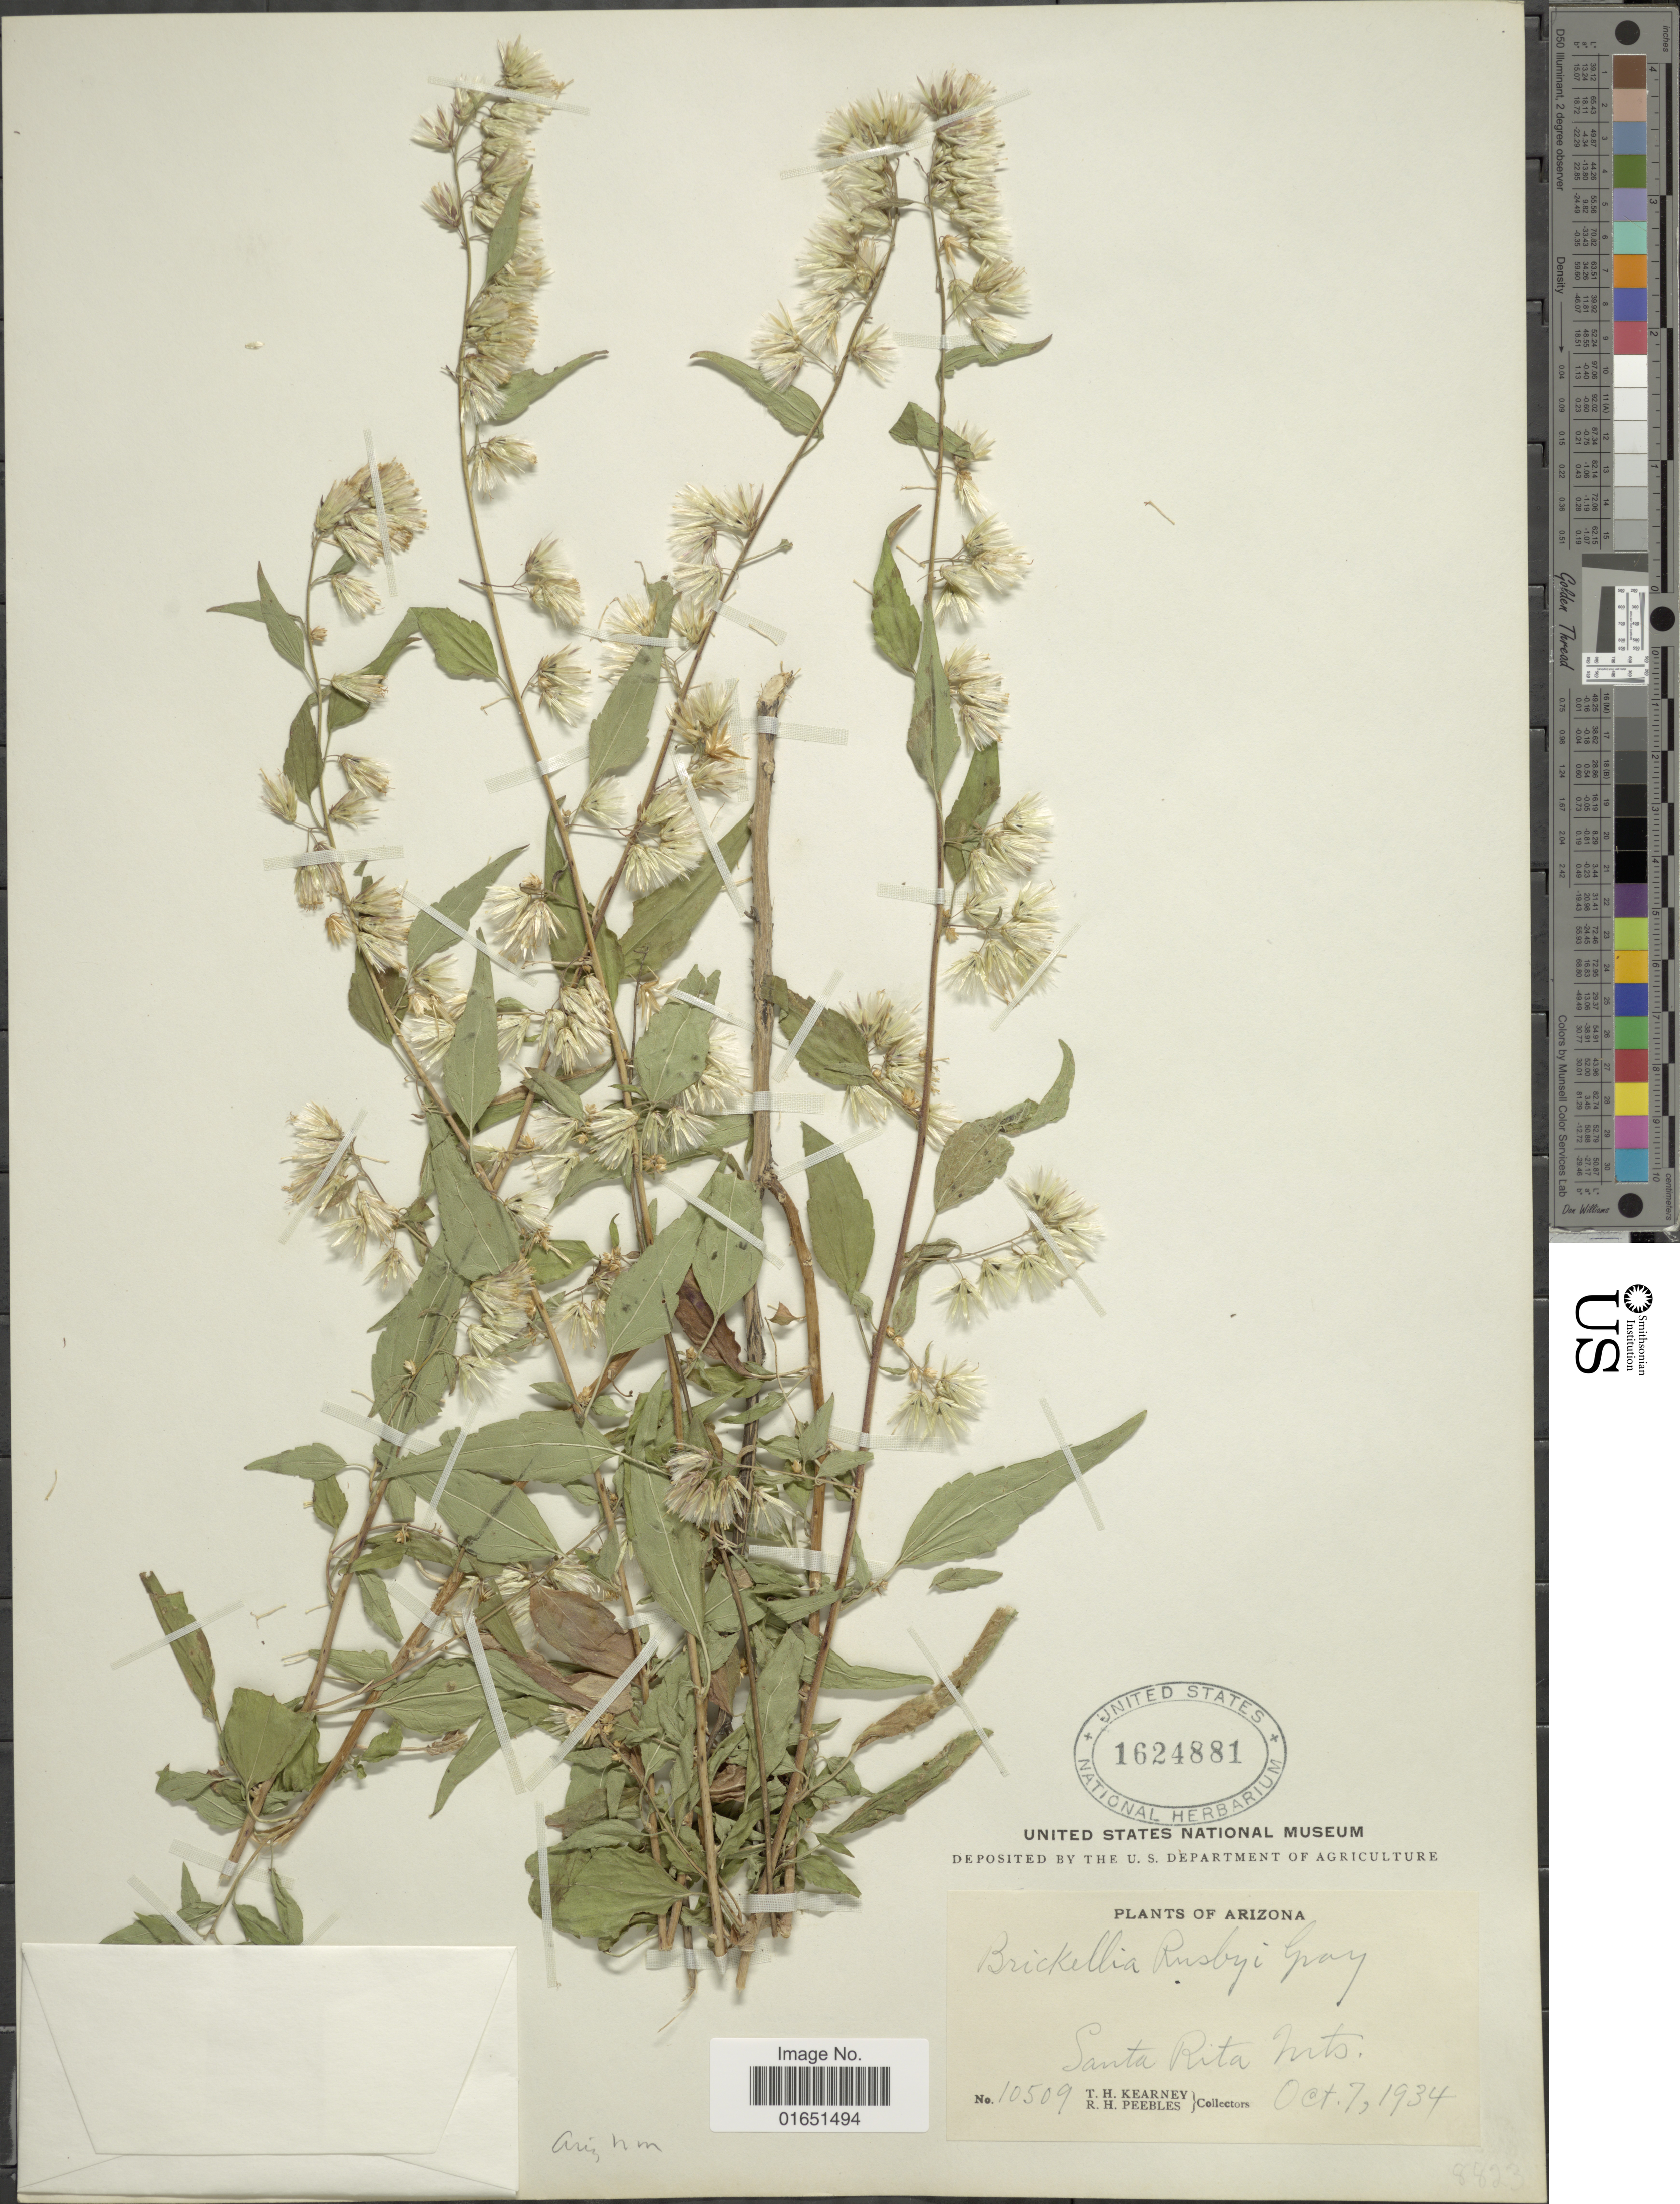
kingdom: Plantae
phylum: Tracheophyta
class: Magnoliopsida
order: Asterales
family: Asteraceae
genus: Brickellia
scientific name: Brickellia rusbyi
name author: A. Gray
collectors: T. H. Kearney & R. H. Peebles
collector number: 10509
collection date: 1934-10-07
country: United States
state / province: Arizona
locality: Santa Rita Mts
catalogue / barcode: US 1624881